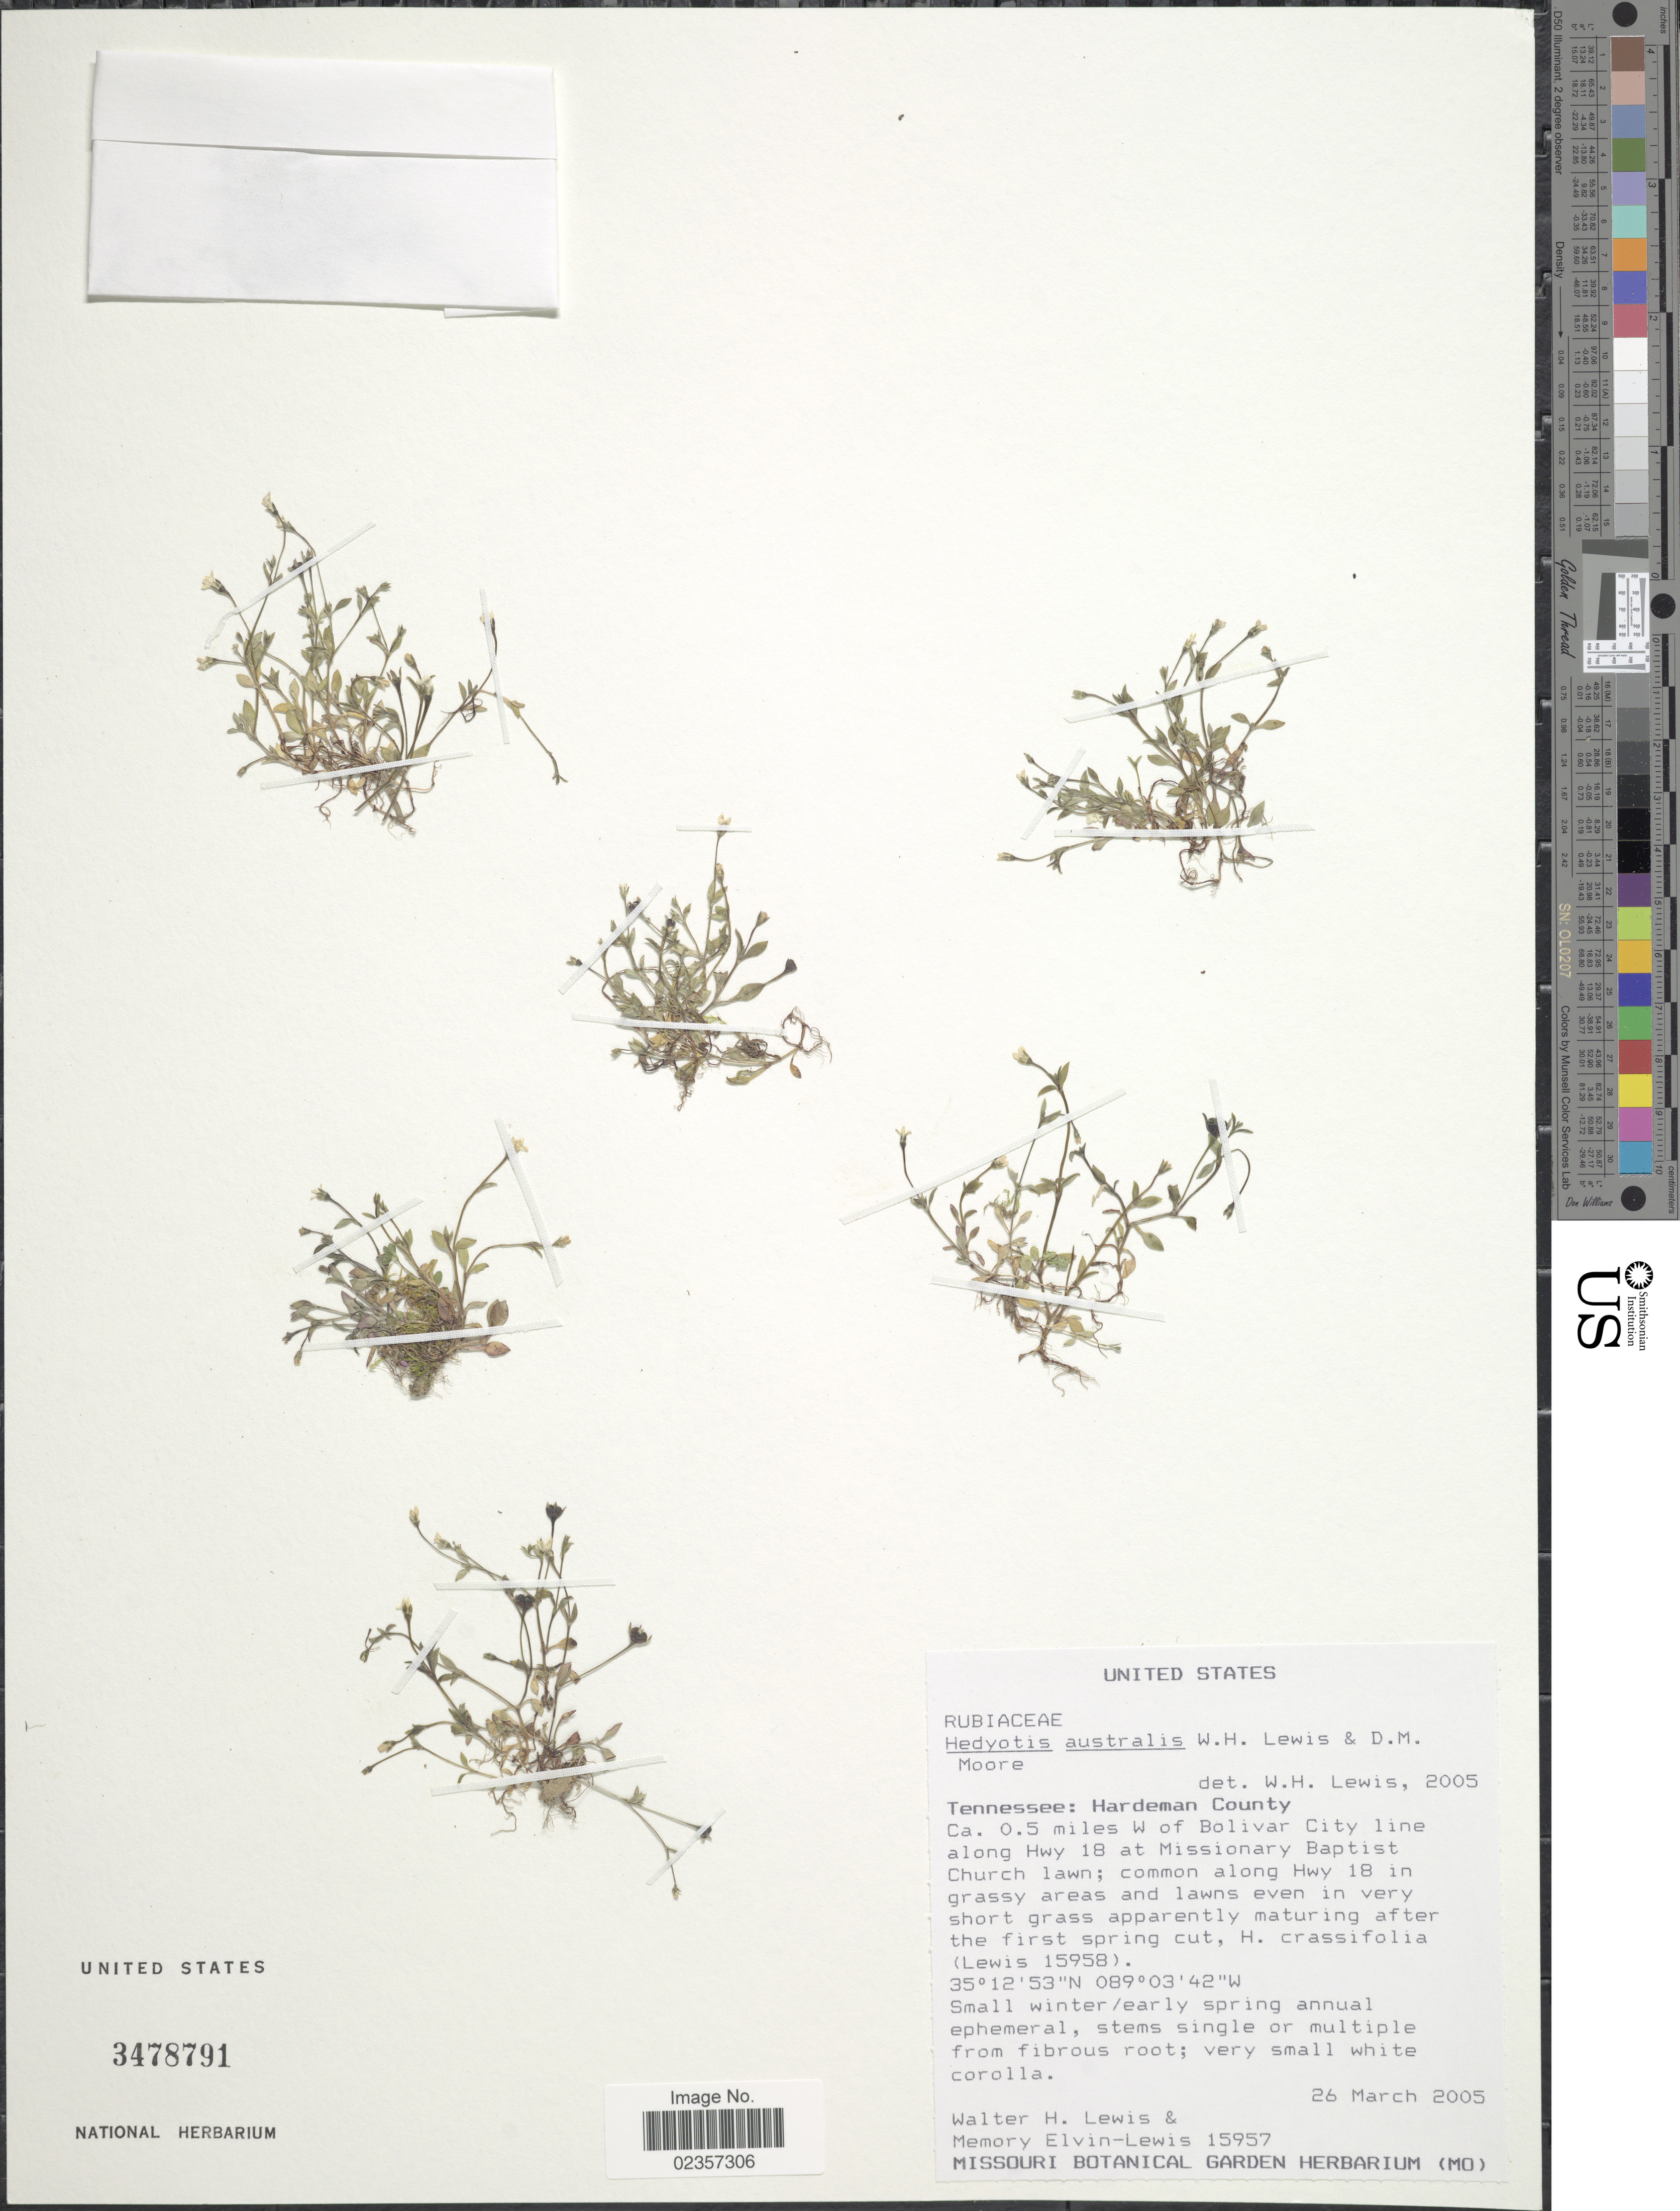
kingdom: Plantae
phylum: Tracheophyta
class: Magnoliopsida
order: Gentianales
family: Rubiaceae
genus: Houstonia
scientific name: Houstonia micrantha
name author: (Shinners) Terrell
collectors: W. H. Lewis & M. Elvin-Lewis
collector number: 25957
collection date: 2005-03-26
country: United States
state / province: Tennessee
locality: Hardeman County. Ca. 0.5 miles W of Bolivar City line along Hwy 18 at Missionary Baptisr Church lawn; common on Hwy 18 in grassy areas and lawns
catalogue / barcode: US 3478791